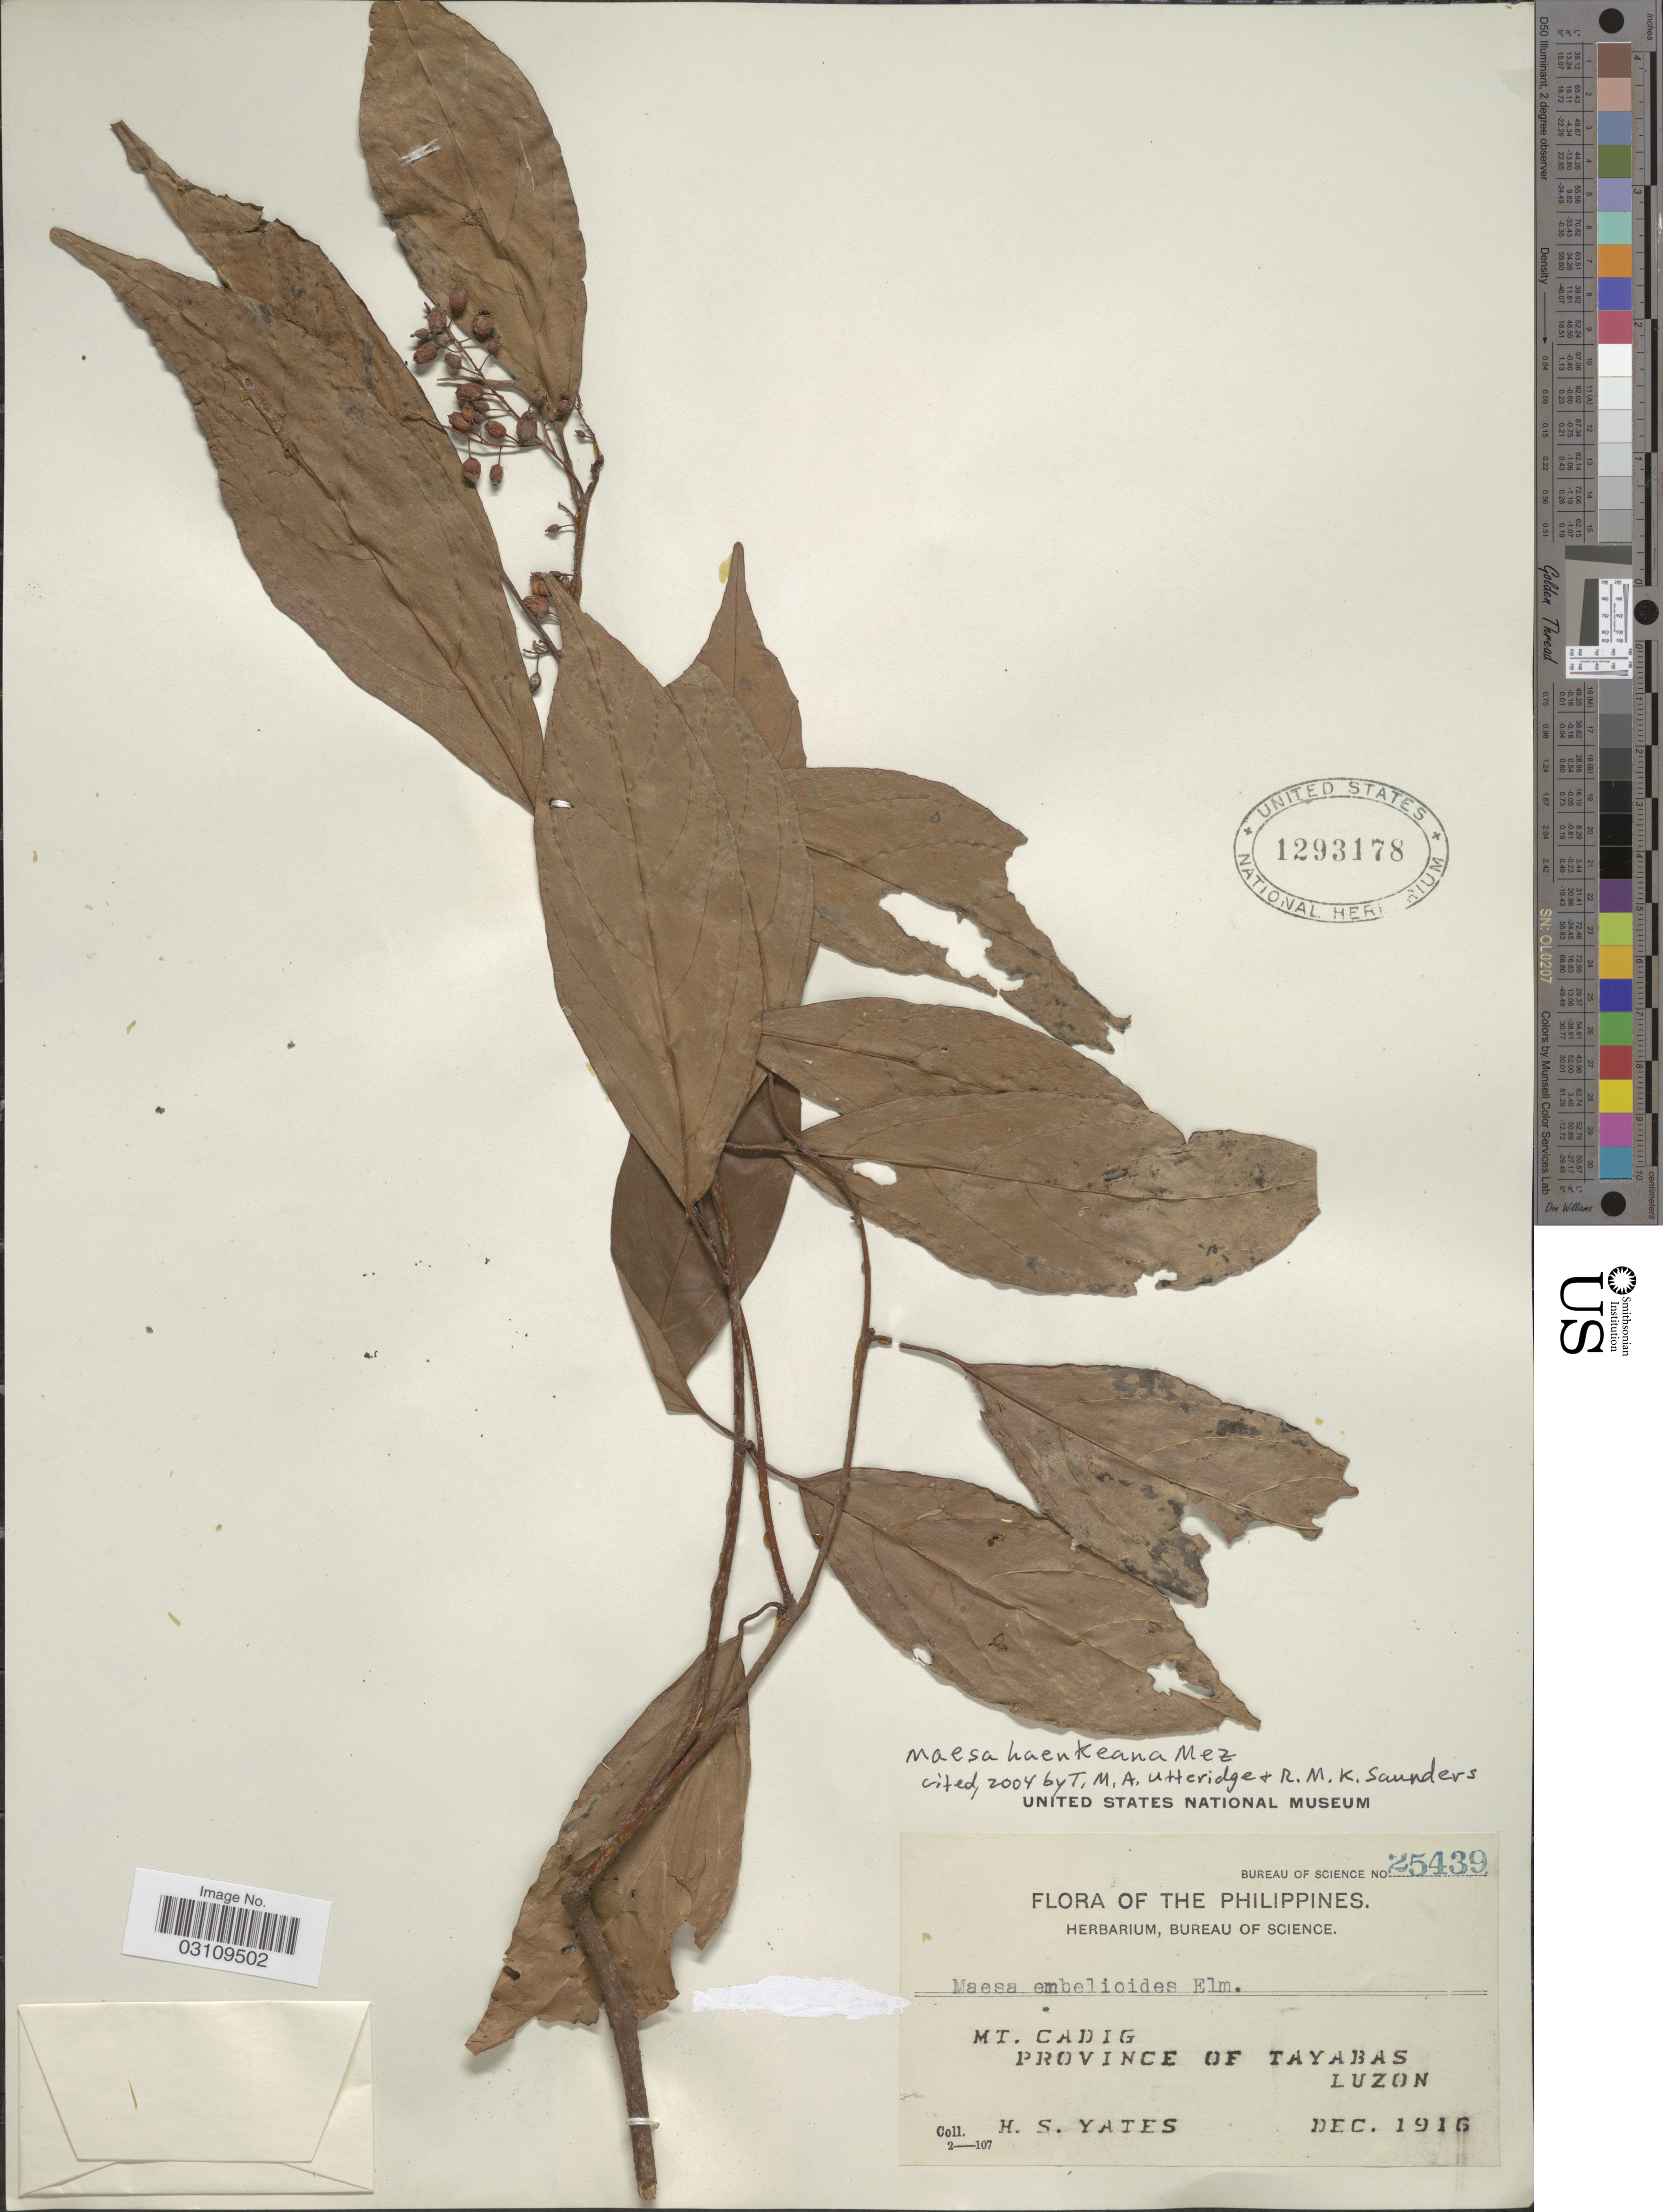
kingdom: Plantae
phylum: Tracheophyta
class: Magnoliopsida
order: Ericales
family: Primulaceae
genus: Maesa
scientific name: Maesa haenkeana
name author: Mez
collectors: H. S. Yates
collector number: Bureau of Sciene 25439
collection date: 1916-12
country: Philippines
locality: Mt. Cadig, Province of Tayabas, Luzon.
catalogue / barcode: US 1293178